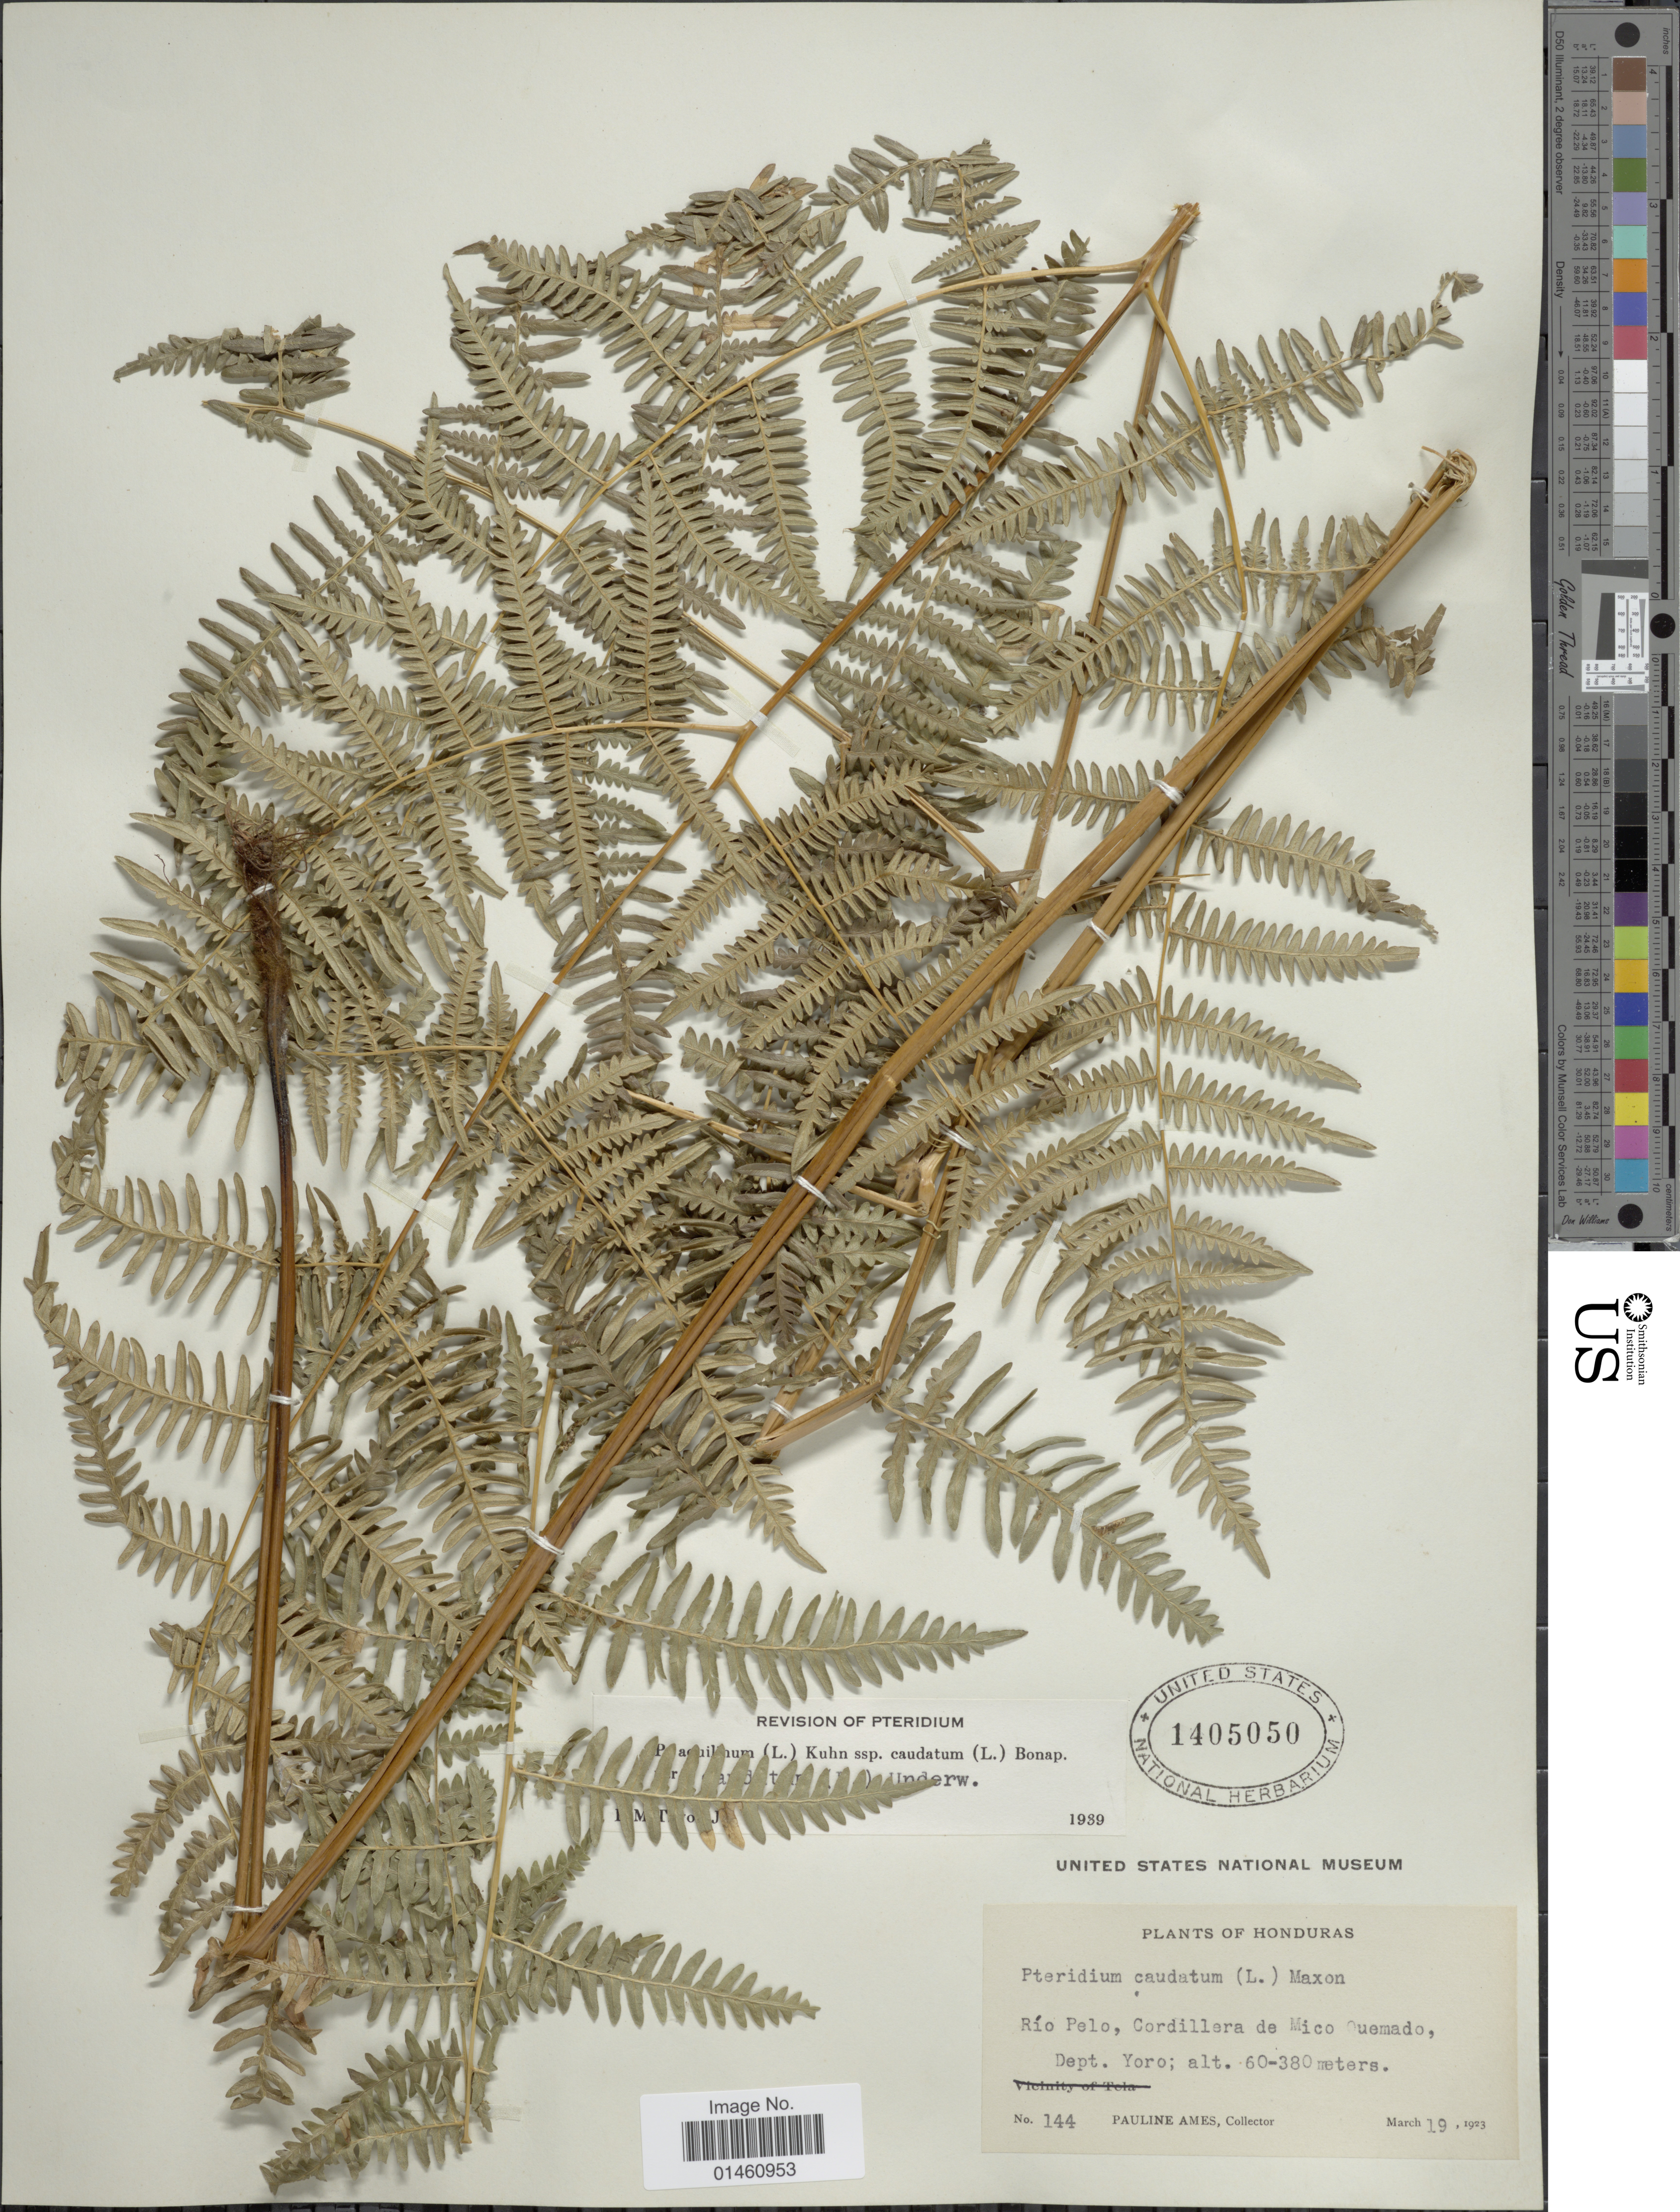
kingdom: Plantae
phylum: Tracheophyta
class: Polypodiopsida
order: Polypodiales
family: Dennstaedtiaceae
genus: Pteridium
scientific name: Pteridium caudatum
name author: (L.) Maxon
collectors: P. Ames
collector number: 144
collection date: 1923-03-19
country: Honduras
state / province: Yoro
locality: Río Pelo, Cordillera de Mico Quemado.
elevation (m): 60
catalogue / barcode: US 1405050